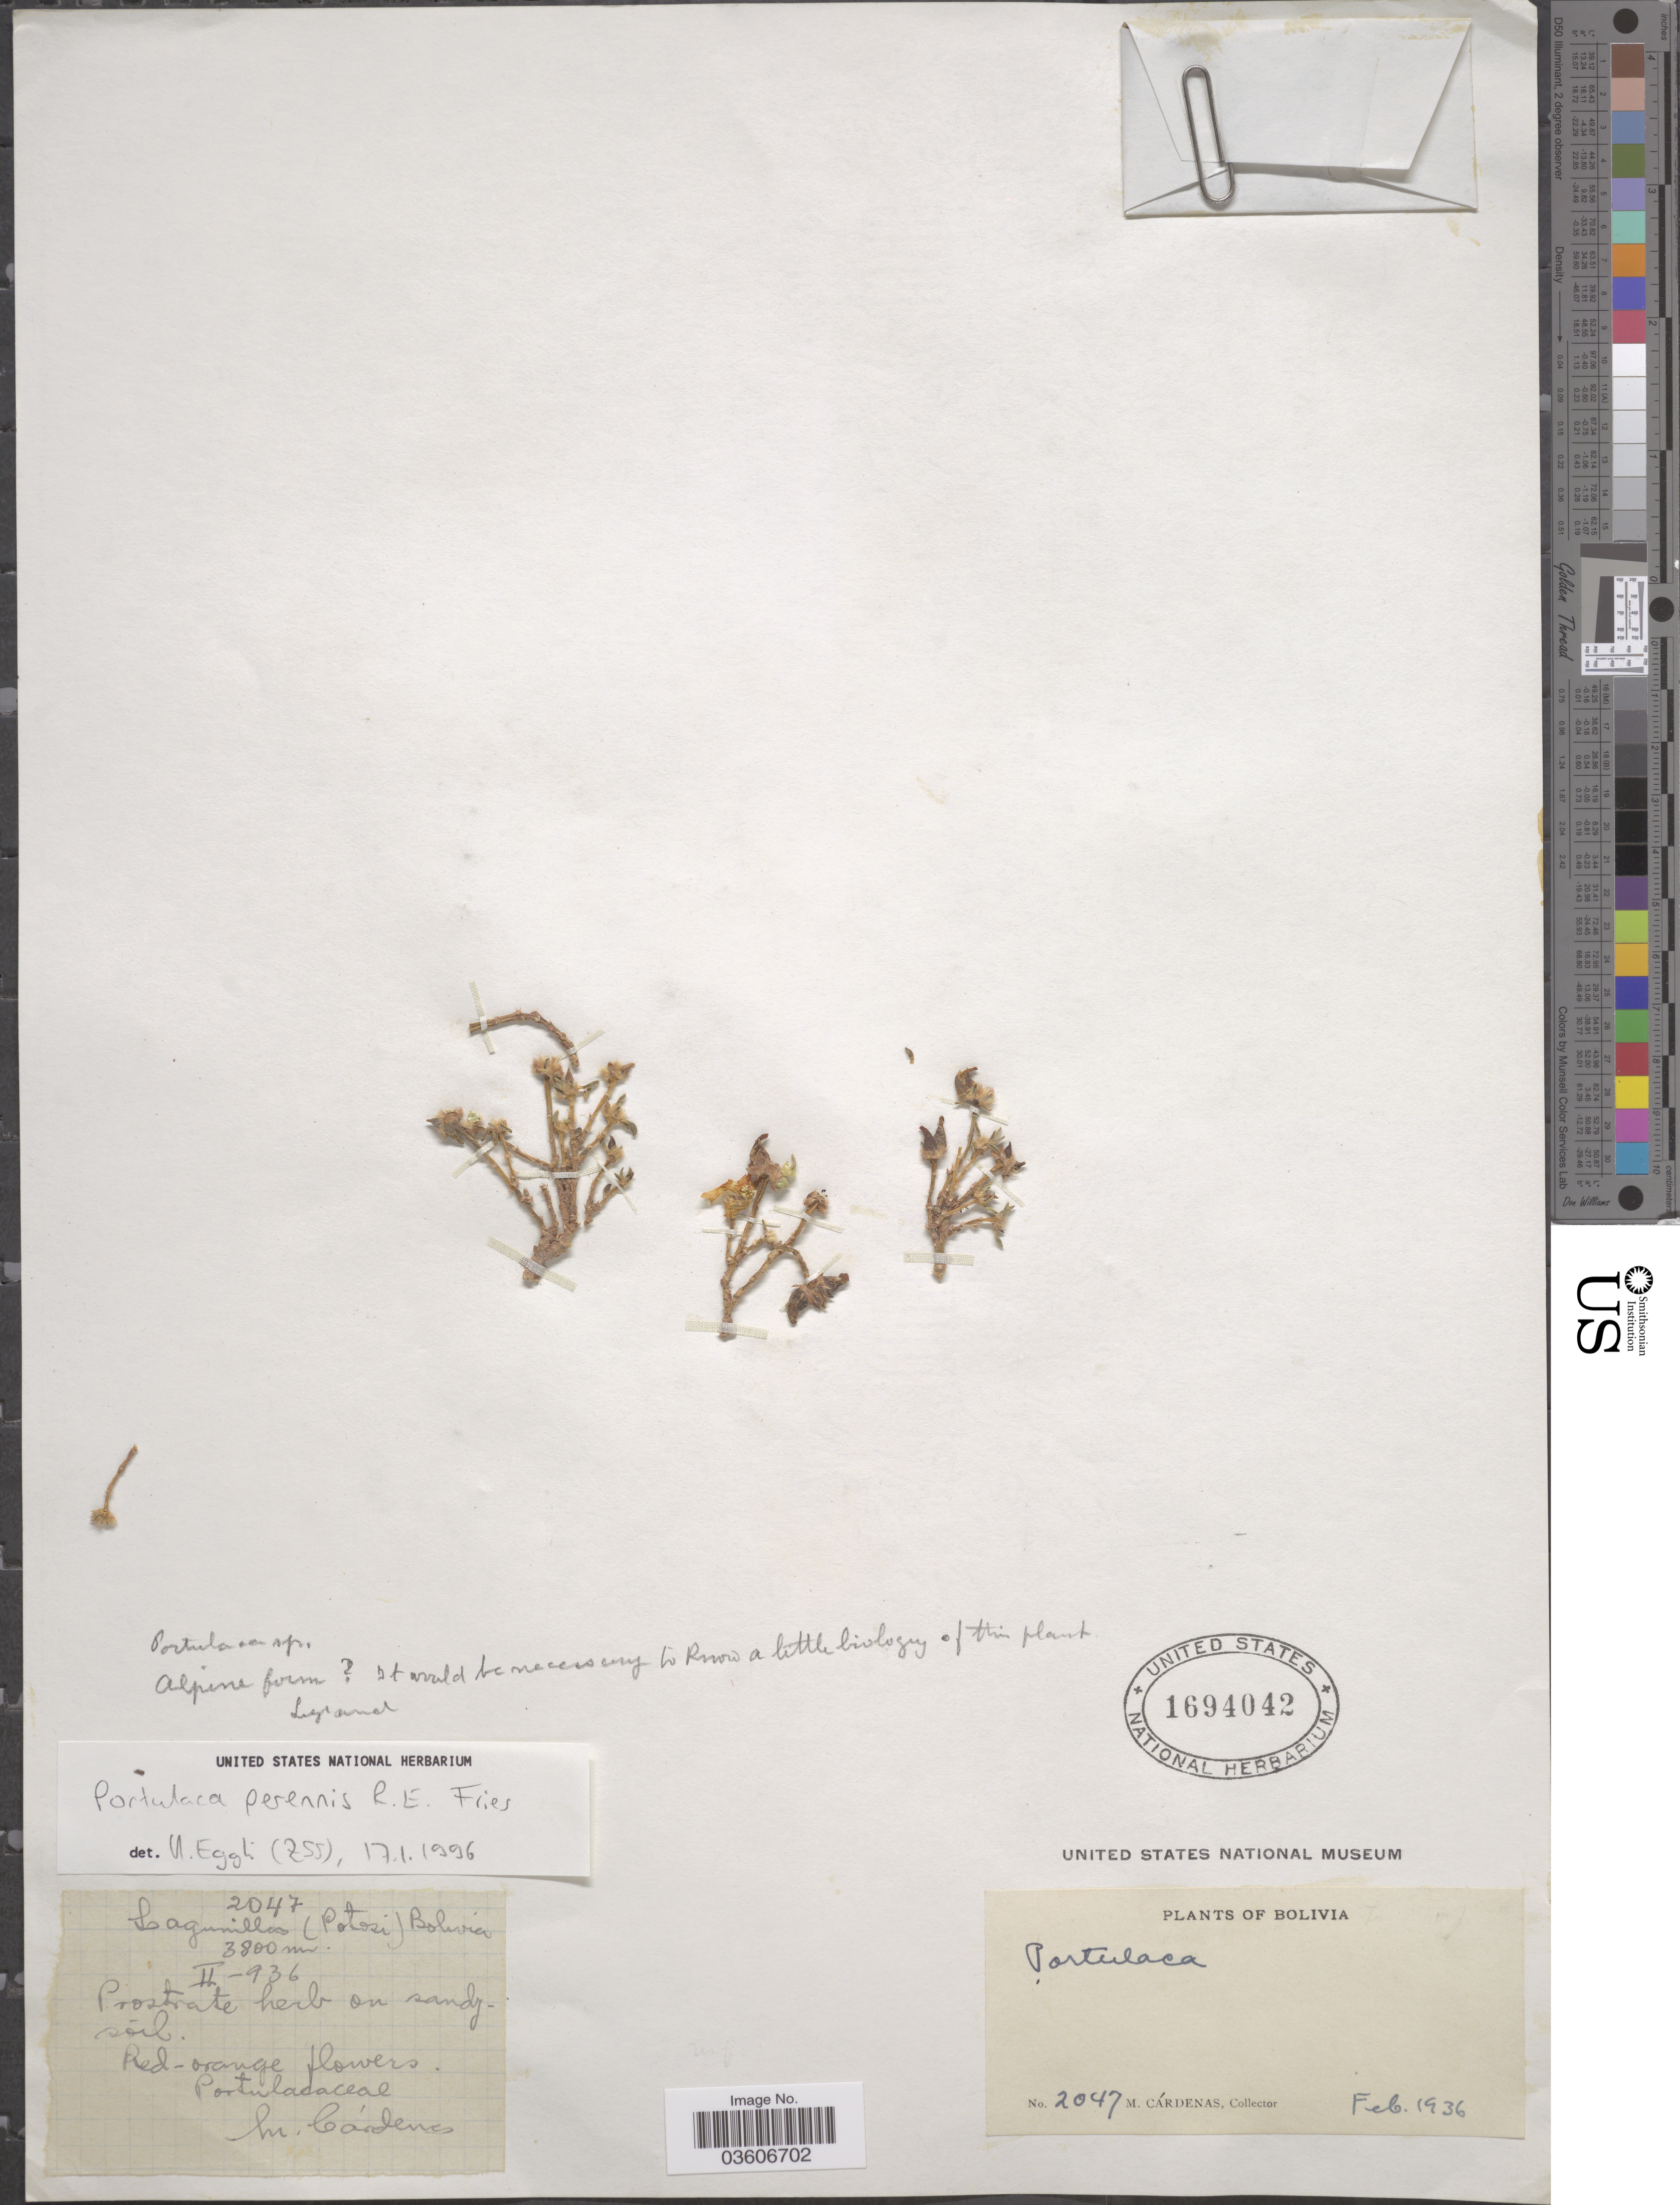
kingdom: Plantae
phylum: Tracheophyta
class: Magnoliopsida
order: Caryophyllales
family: Portulacaceae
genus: Portulaca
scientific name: Portulaca perennis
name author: R.E. Fr.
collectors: M. Cárdenas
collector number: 2047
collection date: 1936-02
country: Bolivia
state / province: Potosi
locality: Lagunillas.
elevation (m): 3800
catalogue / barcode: US 1694042